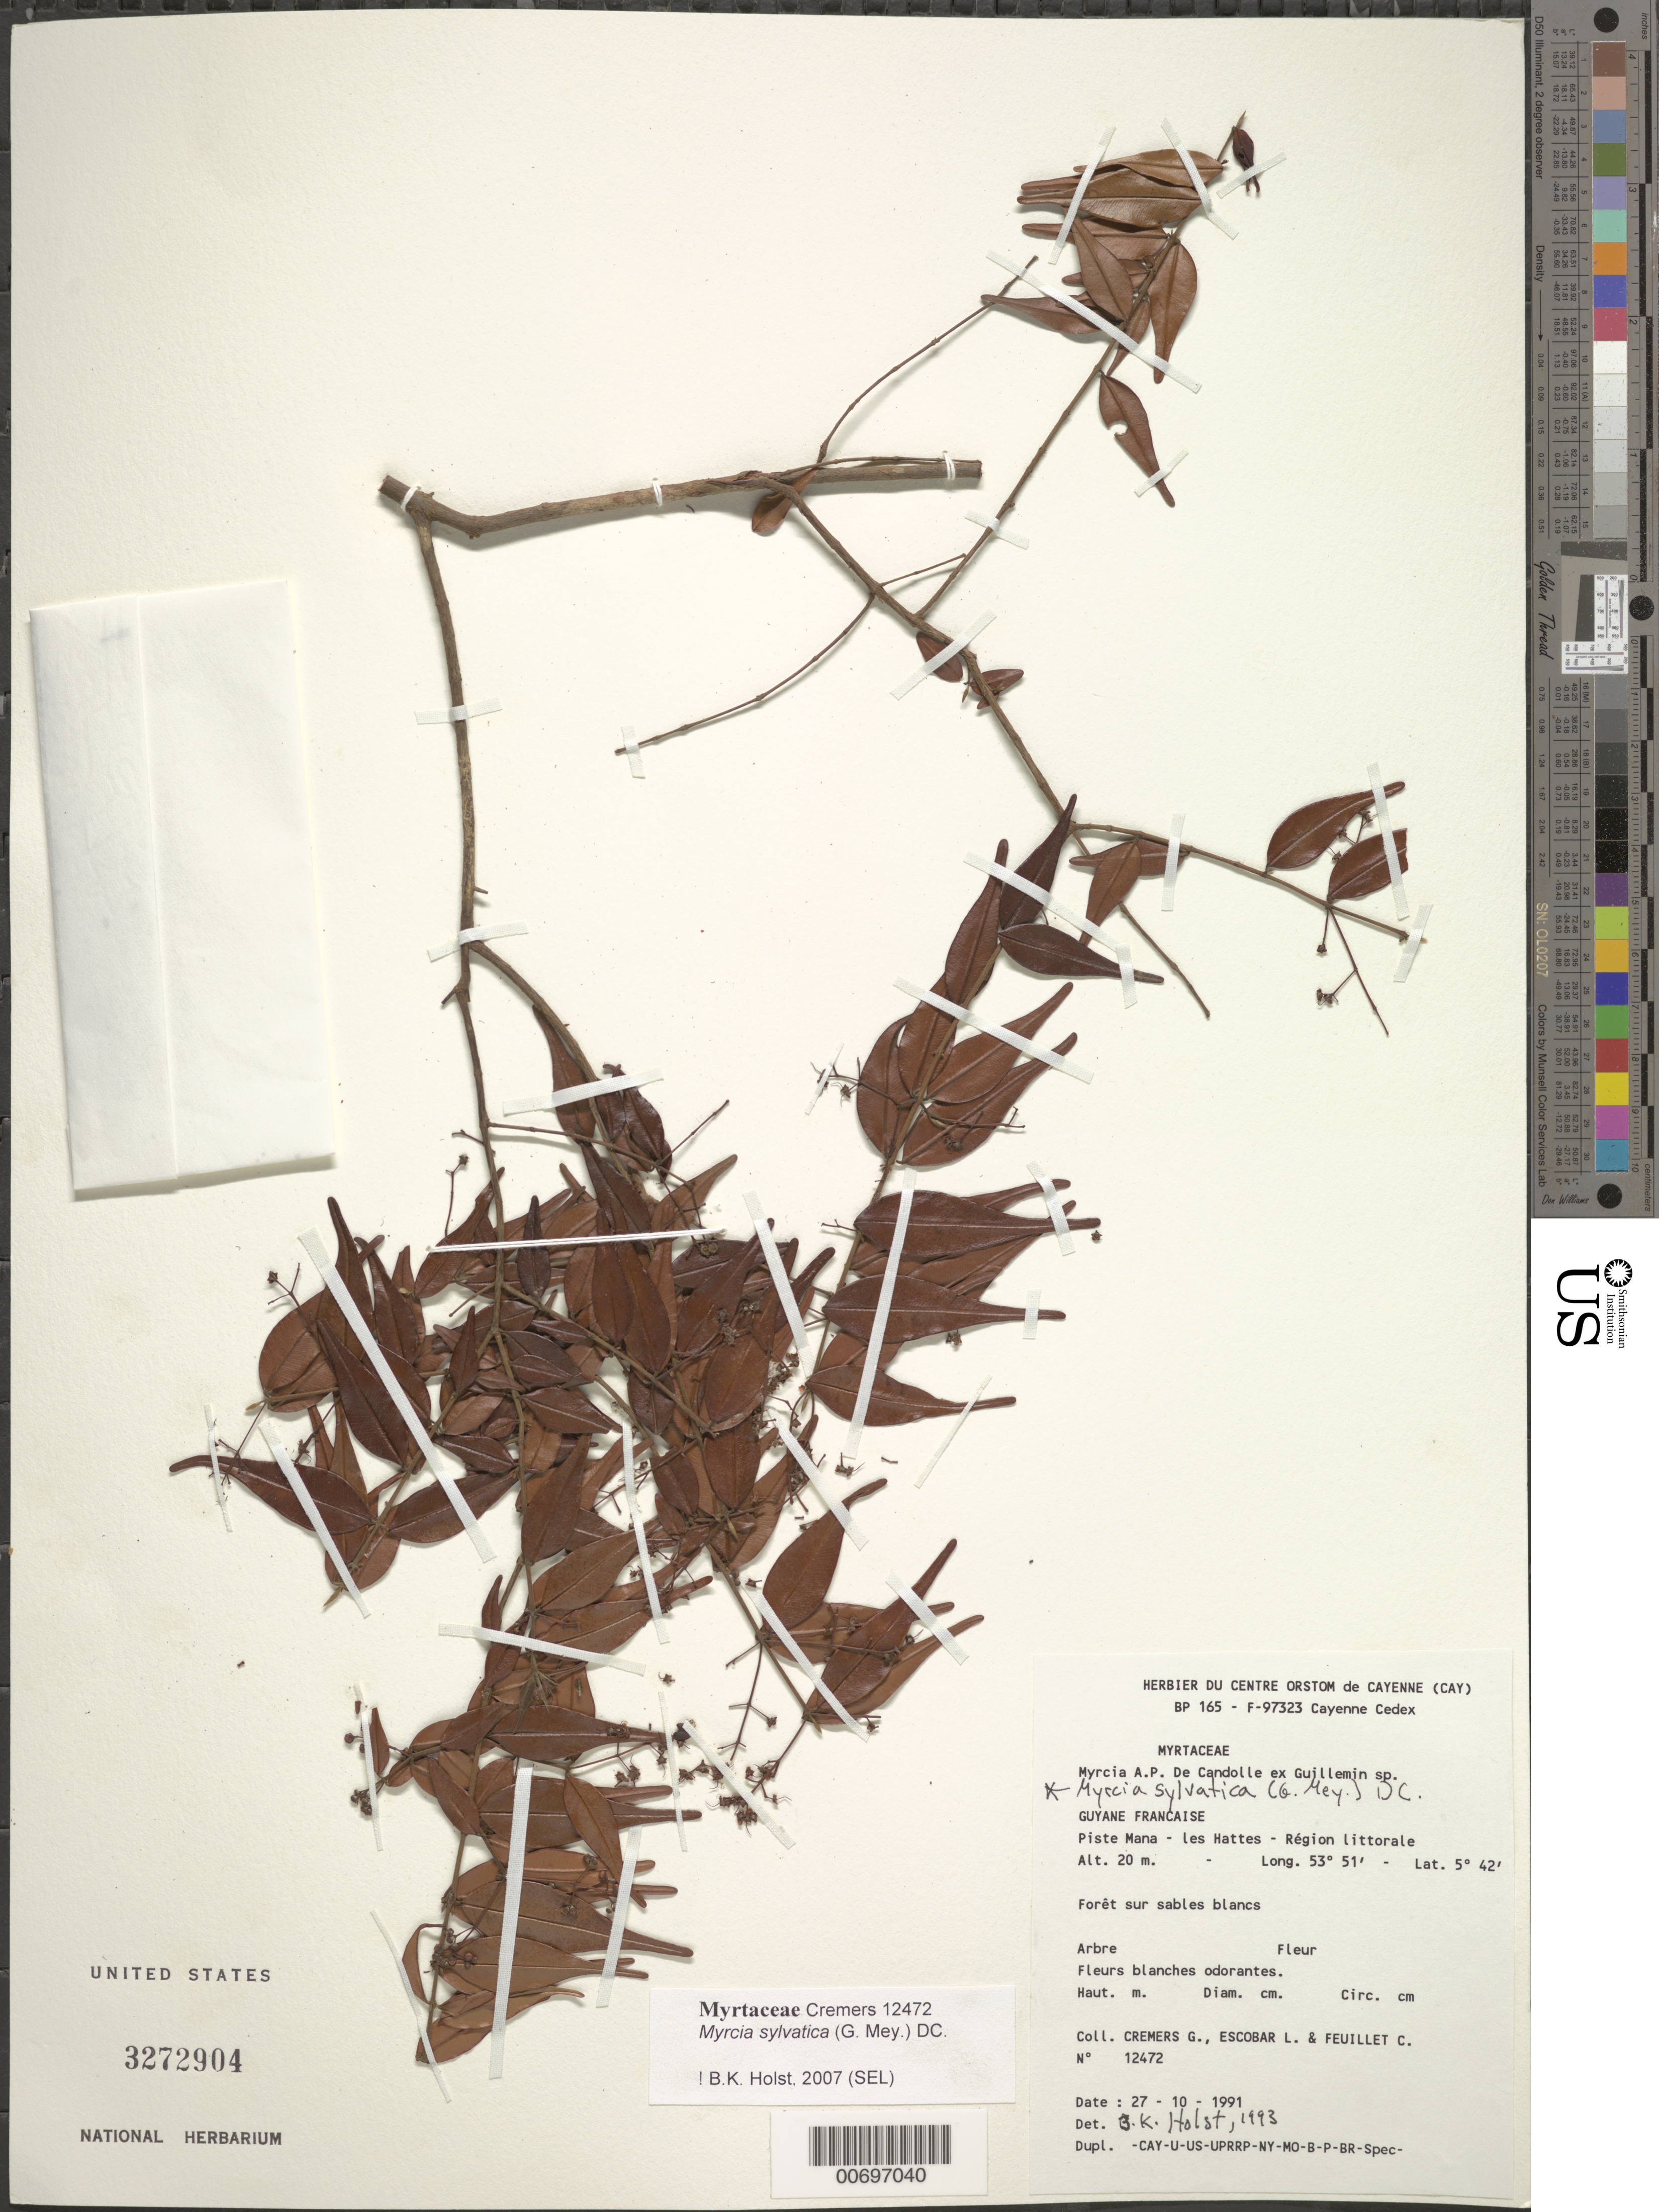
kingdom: Plantae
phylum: Tracheophyta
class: Magnoliopsida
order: Myrtales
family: Myrtaceae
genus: Myrcia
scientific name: Myrcia sylvatica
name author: (G. Mey.) DC.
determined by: Holst, Bruce K.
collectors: G. Cremers, L. Escobar & C. Feuillet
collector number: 12472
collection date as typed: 27-Oct-91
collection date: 1991-10-27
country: French Guiana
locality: Piste Mana, les Hattes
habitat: Forest on white sand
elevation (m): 20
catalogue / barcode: US 3272904